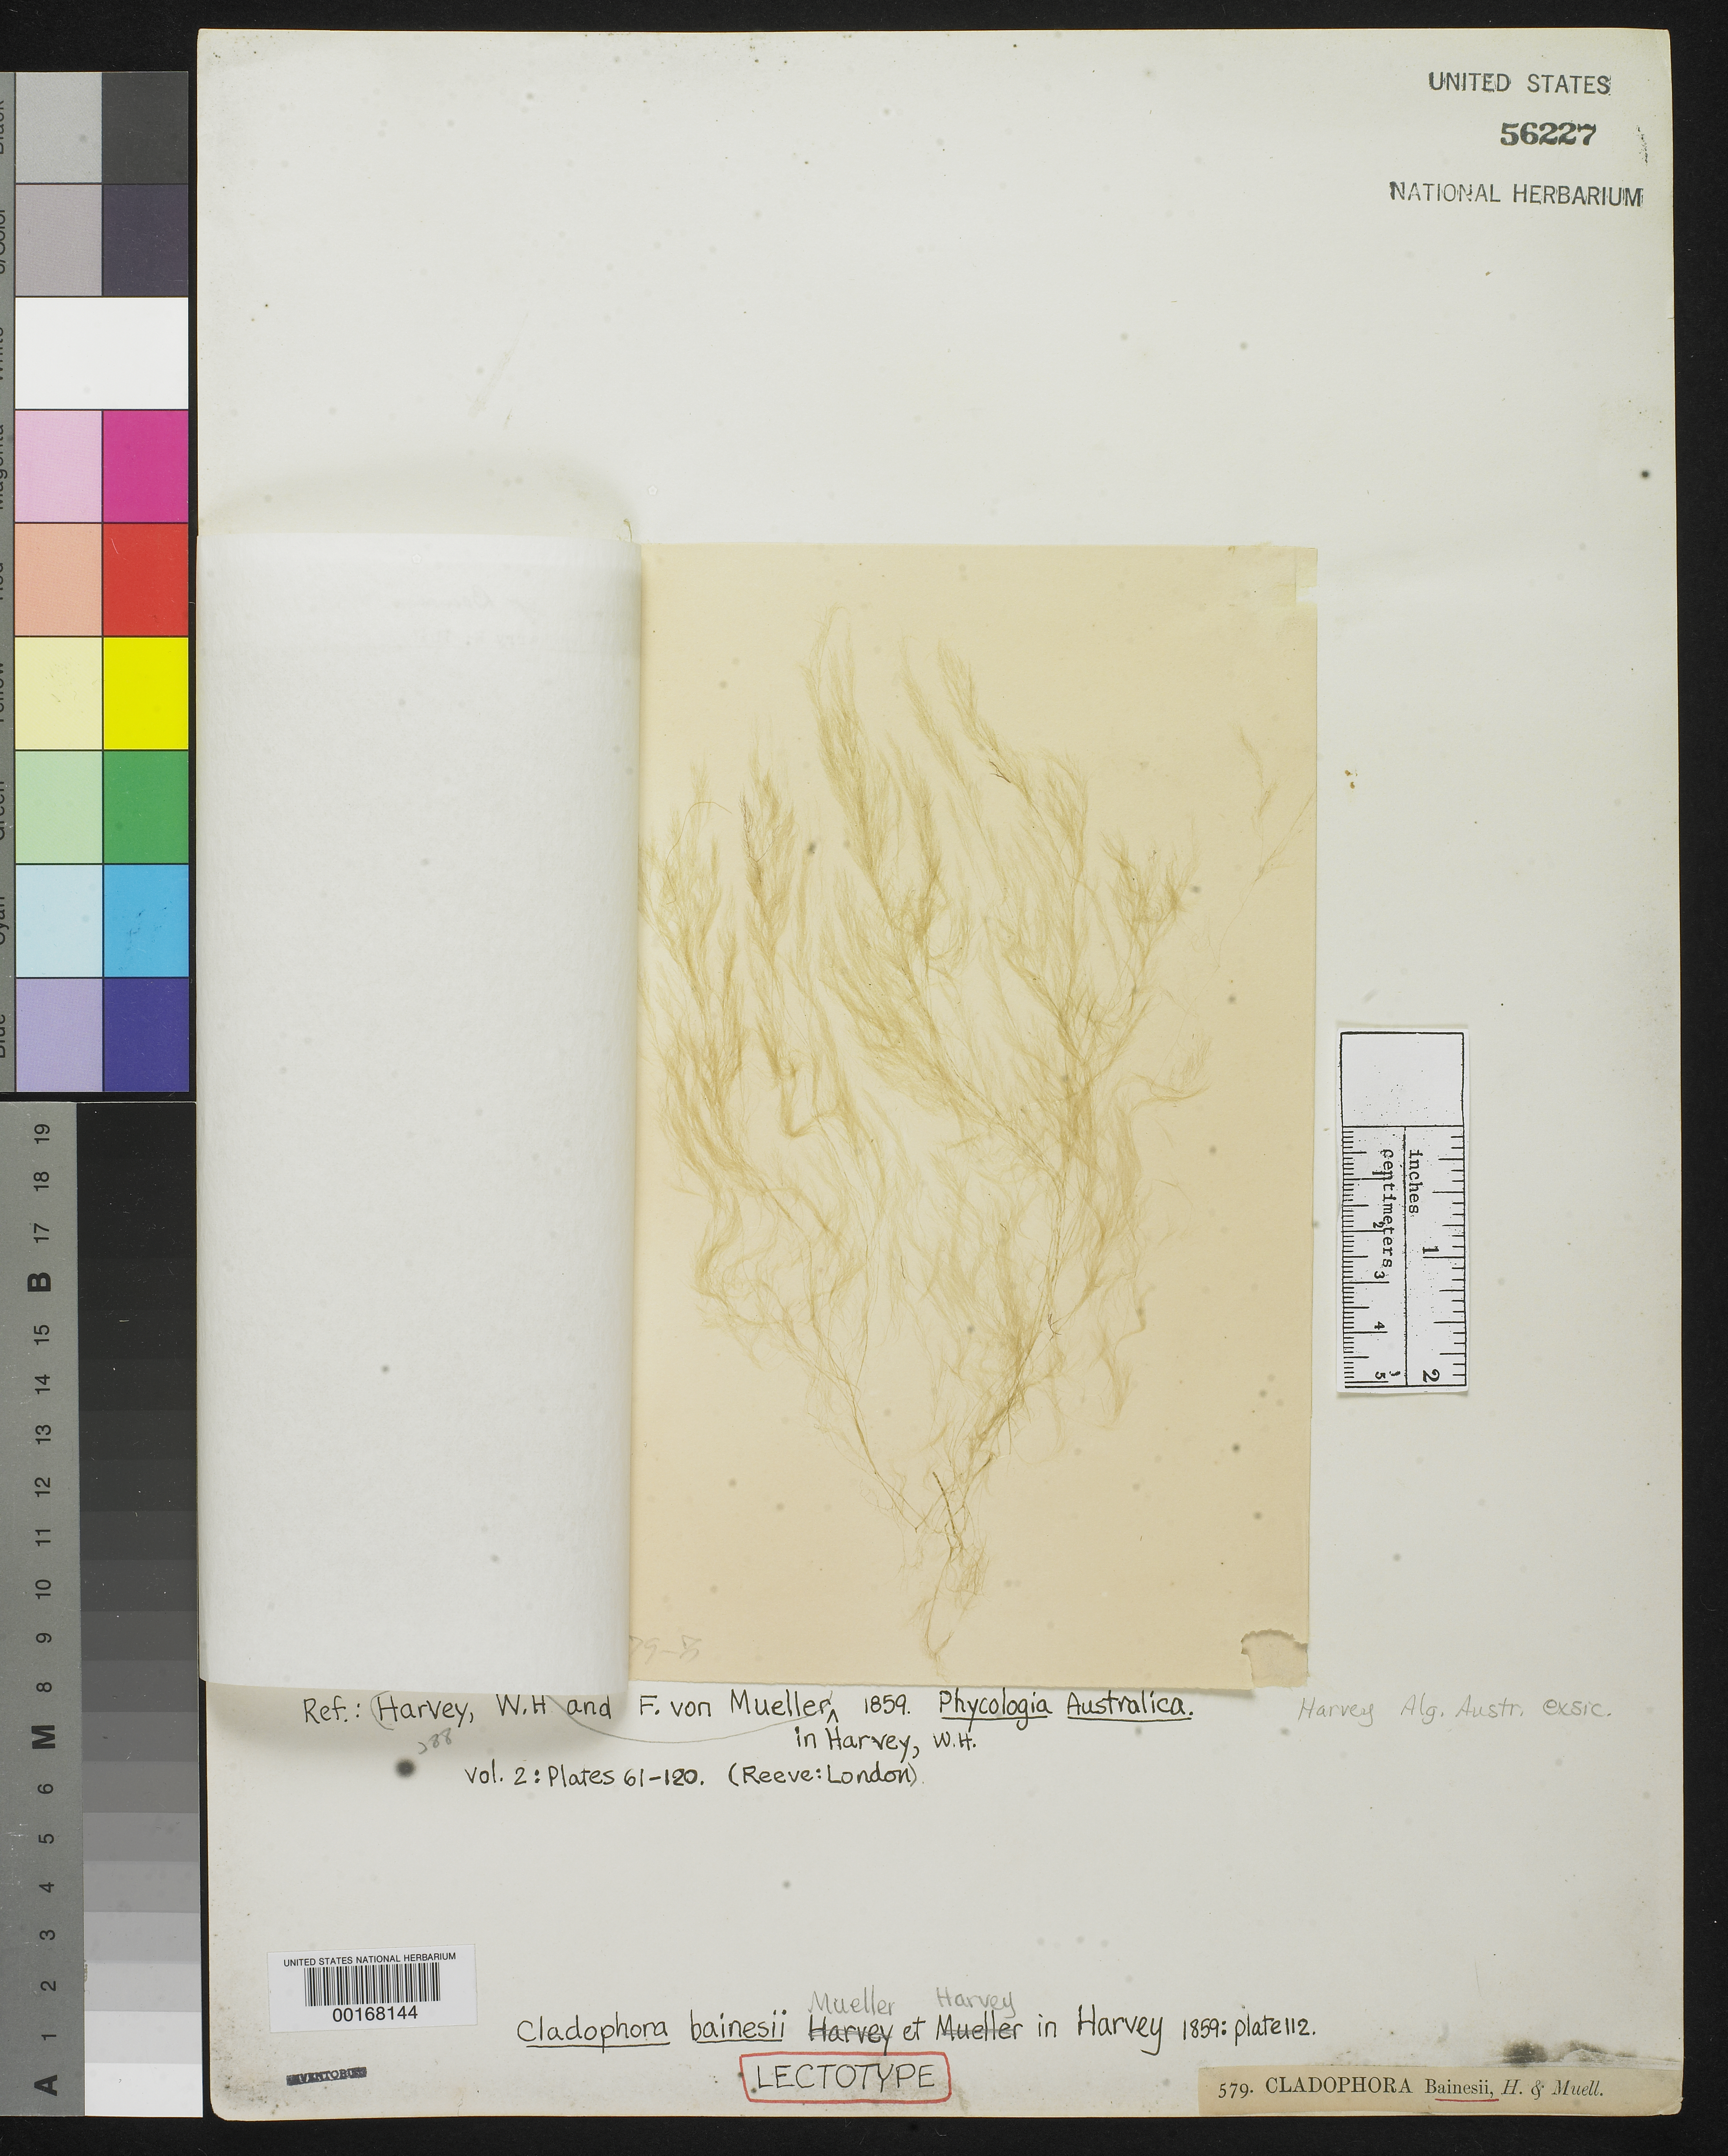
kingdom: Plantae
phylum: Chlorophyta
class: Ulvophyceae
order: Cladophorales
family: Cladophoraceae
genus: Cladophora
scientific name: Cladophora bainesii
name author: F. Muell. & Harv. in Harv.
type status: Lectotype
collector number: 579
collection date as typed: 1854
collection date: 1854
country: Australia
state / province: Victoria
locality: Port Phillip.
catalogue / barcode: US 56227